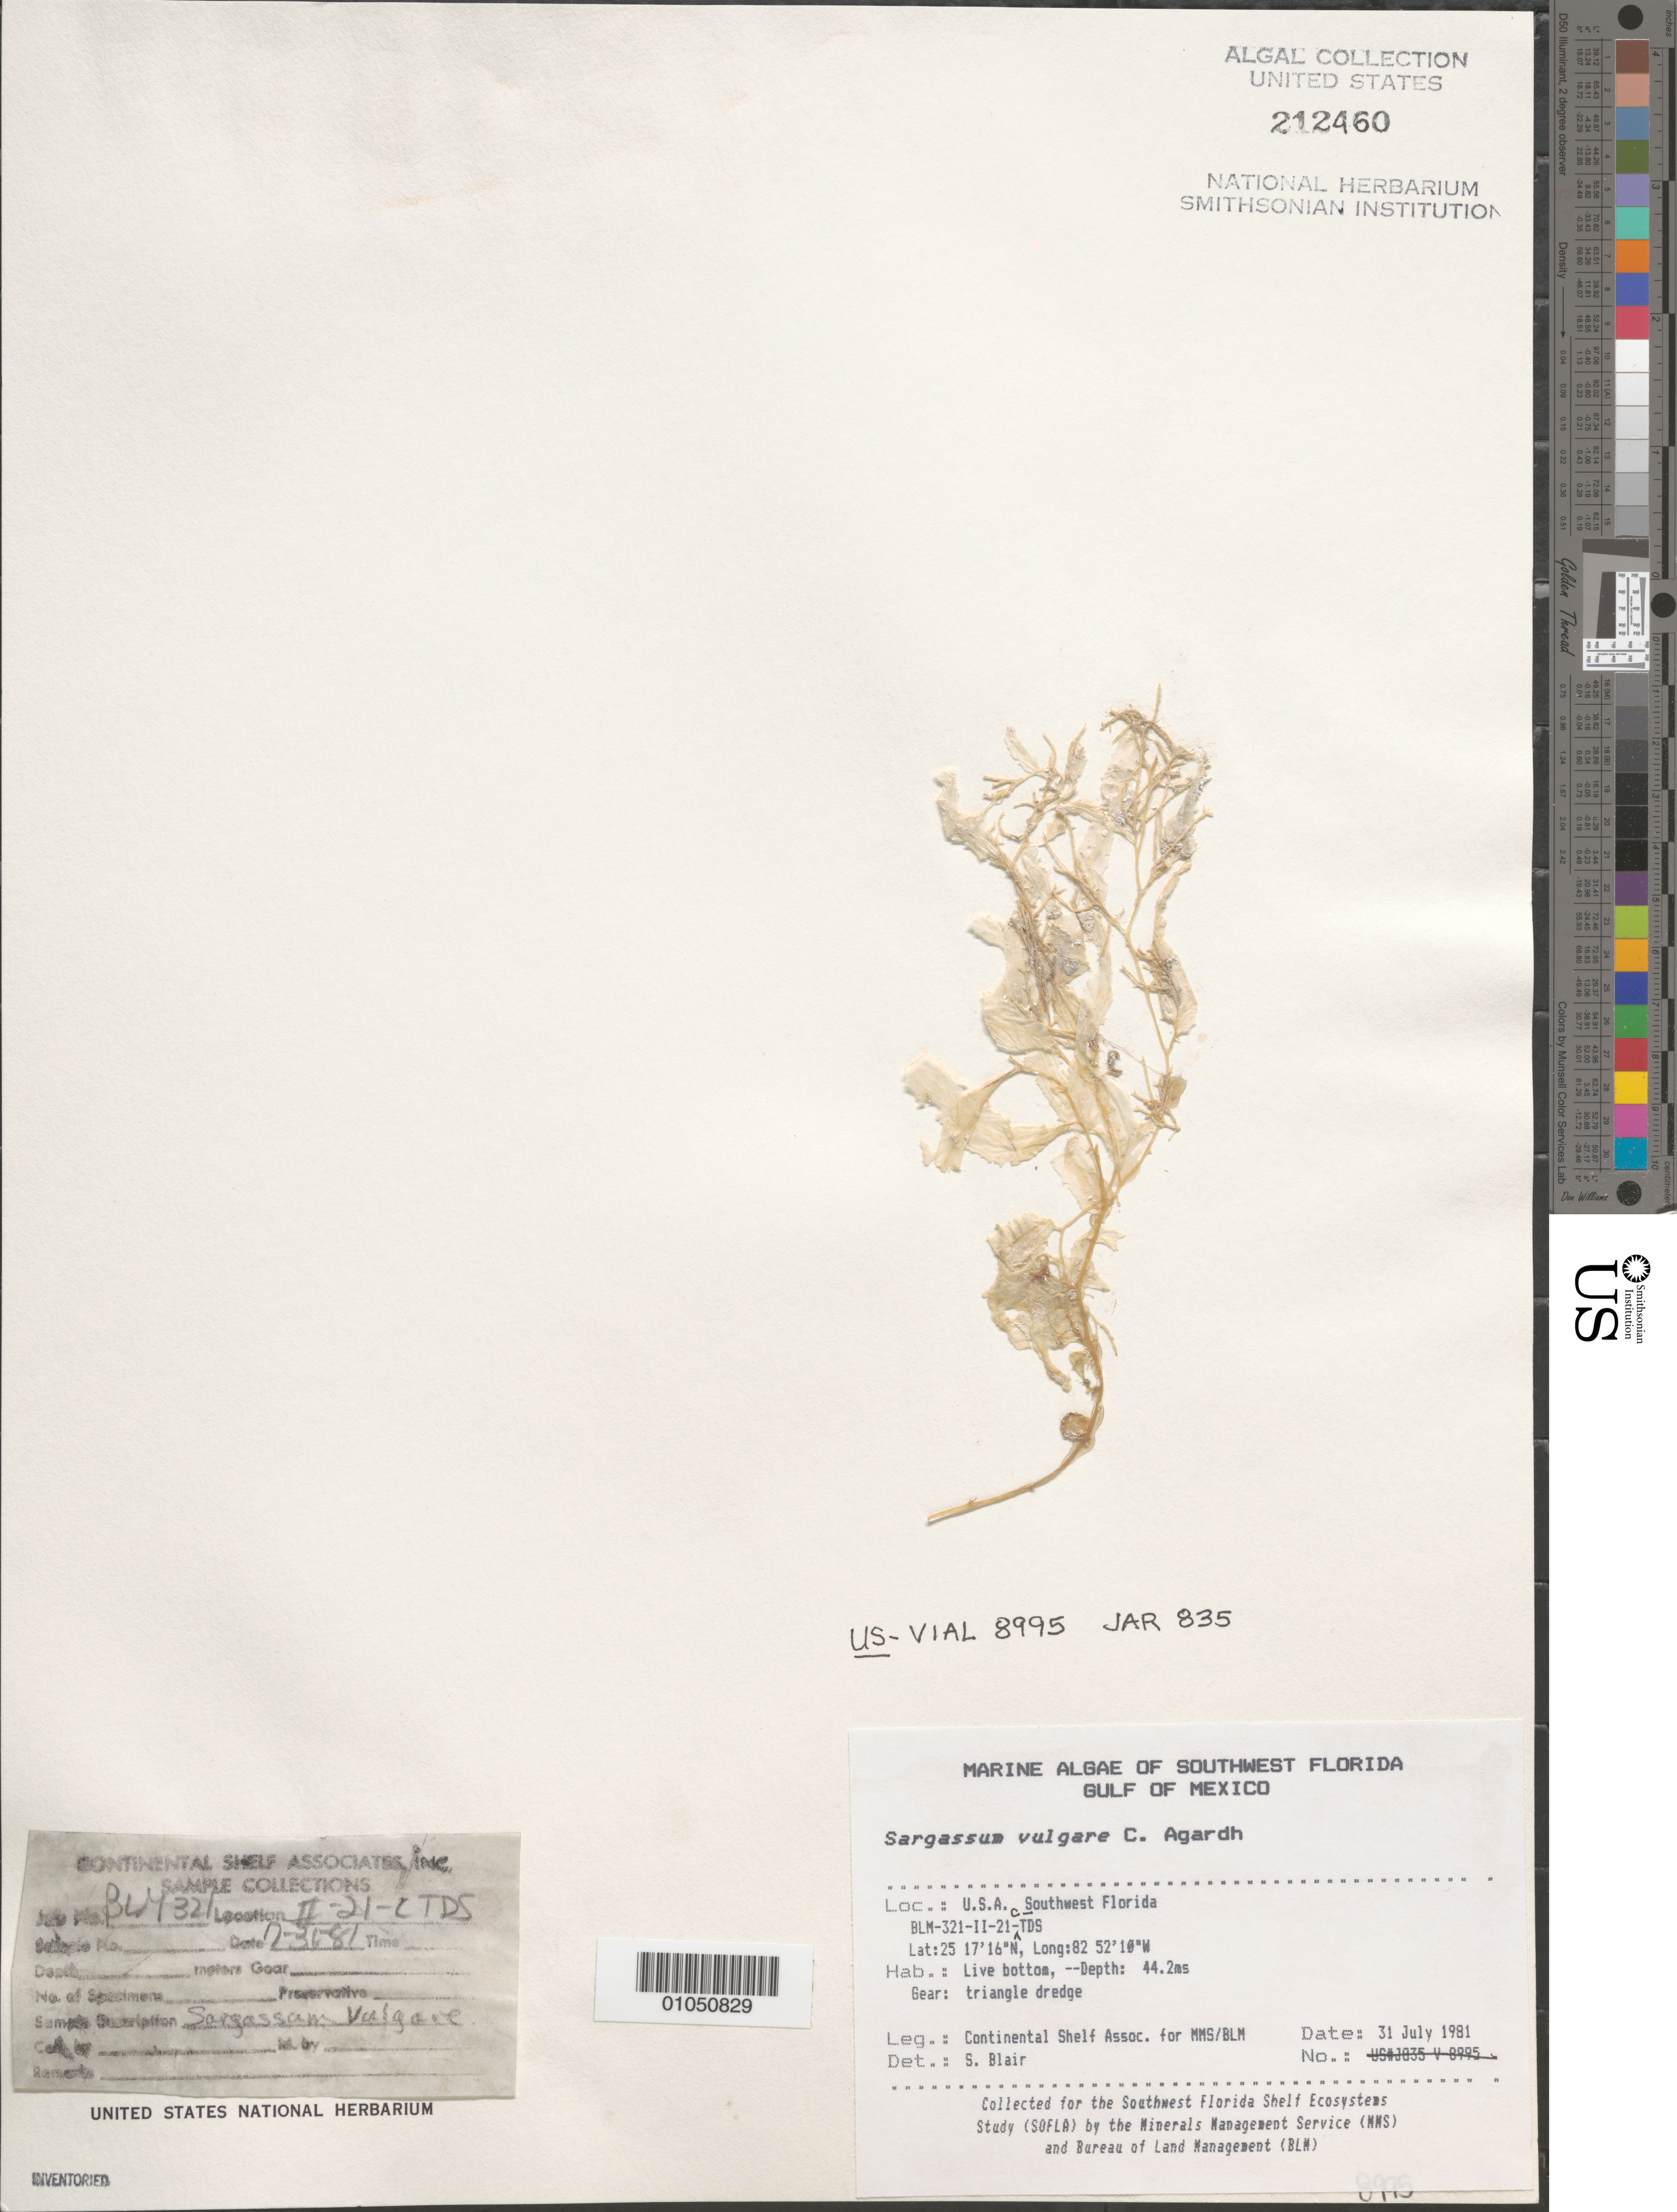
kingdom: Chromista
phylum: Ochrophyta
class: Phaeophyceae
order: Fucales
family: Sargassaceae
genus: Sargassum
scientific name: Sargassum vulgare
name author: C. Agardh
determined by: Blair, S. M.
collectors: Continental Shelf Associates for the MMS/BLM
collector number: BLM-321-II-21-C-TDS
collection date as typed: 31 Jul 1981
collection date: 1981-07-31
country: United States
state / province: Florida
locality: Gulf of Mexico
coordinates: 25 17'16"N, 82 52'10"W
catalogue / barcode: US 212460